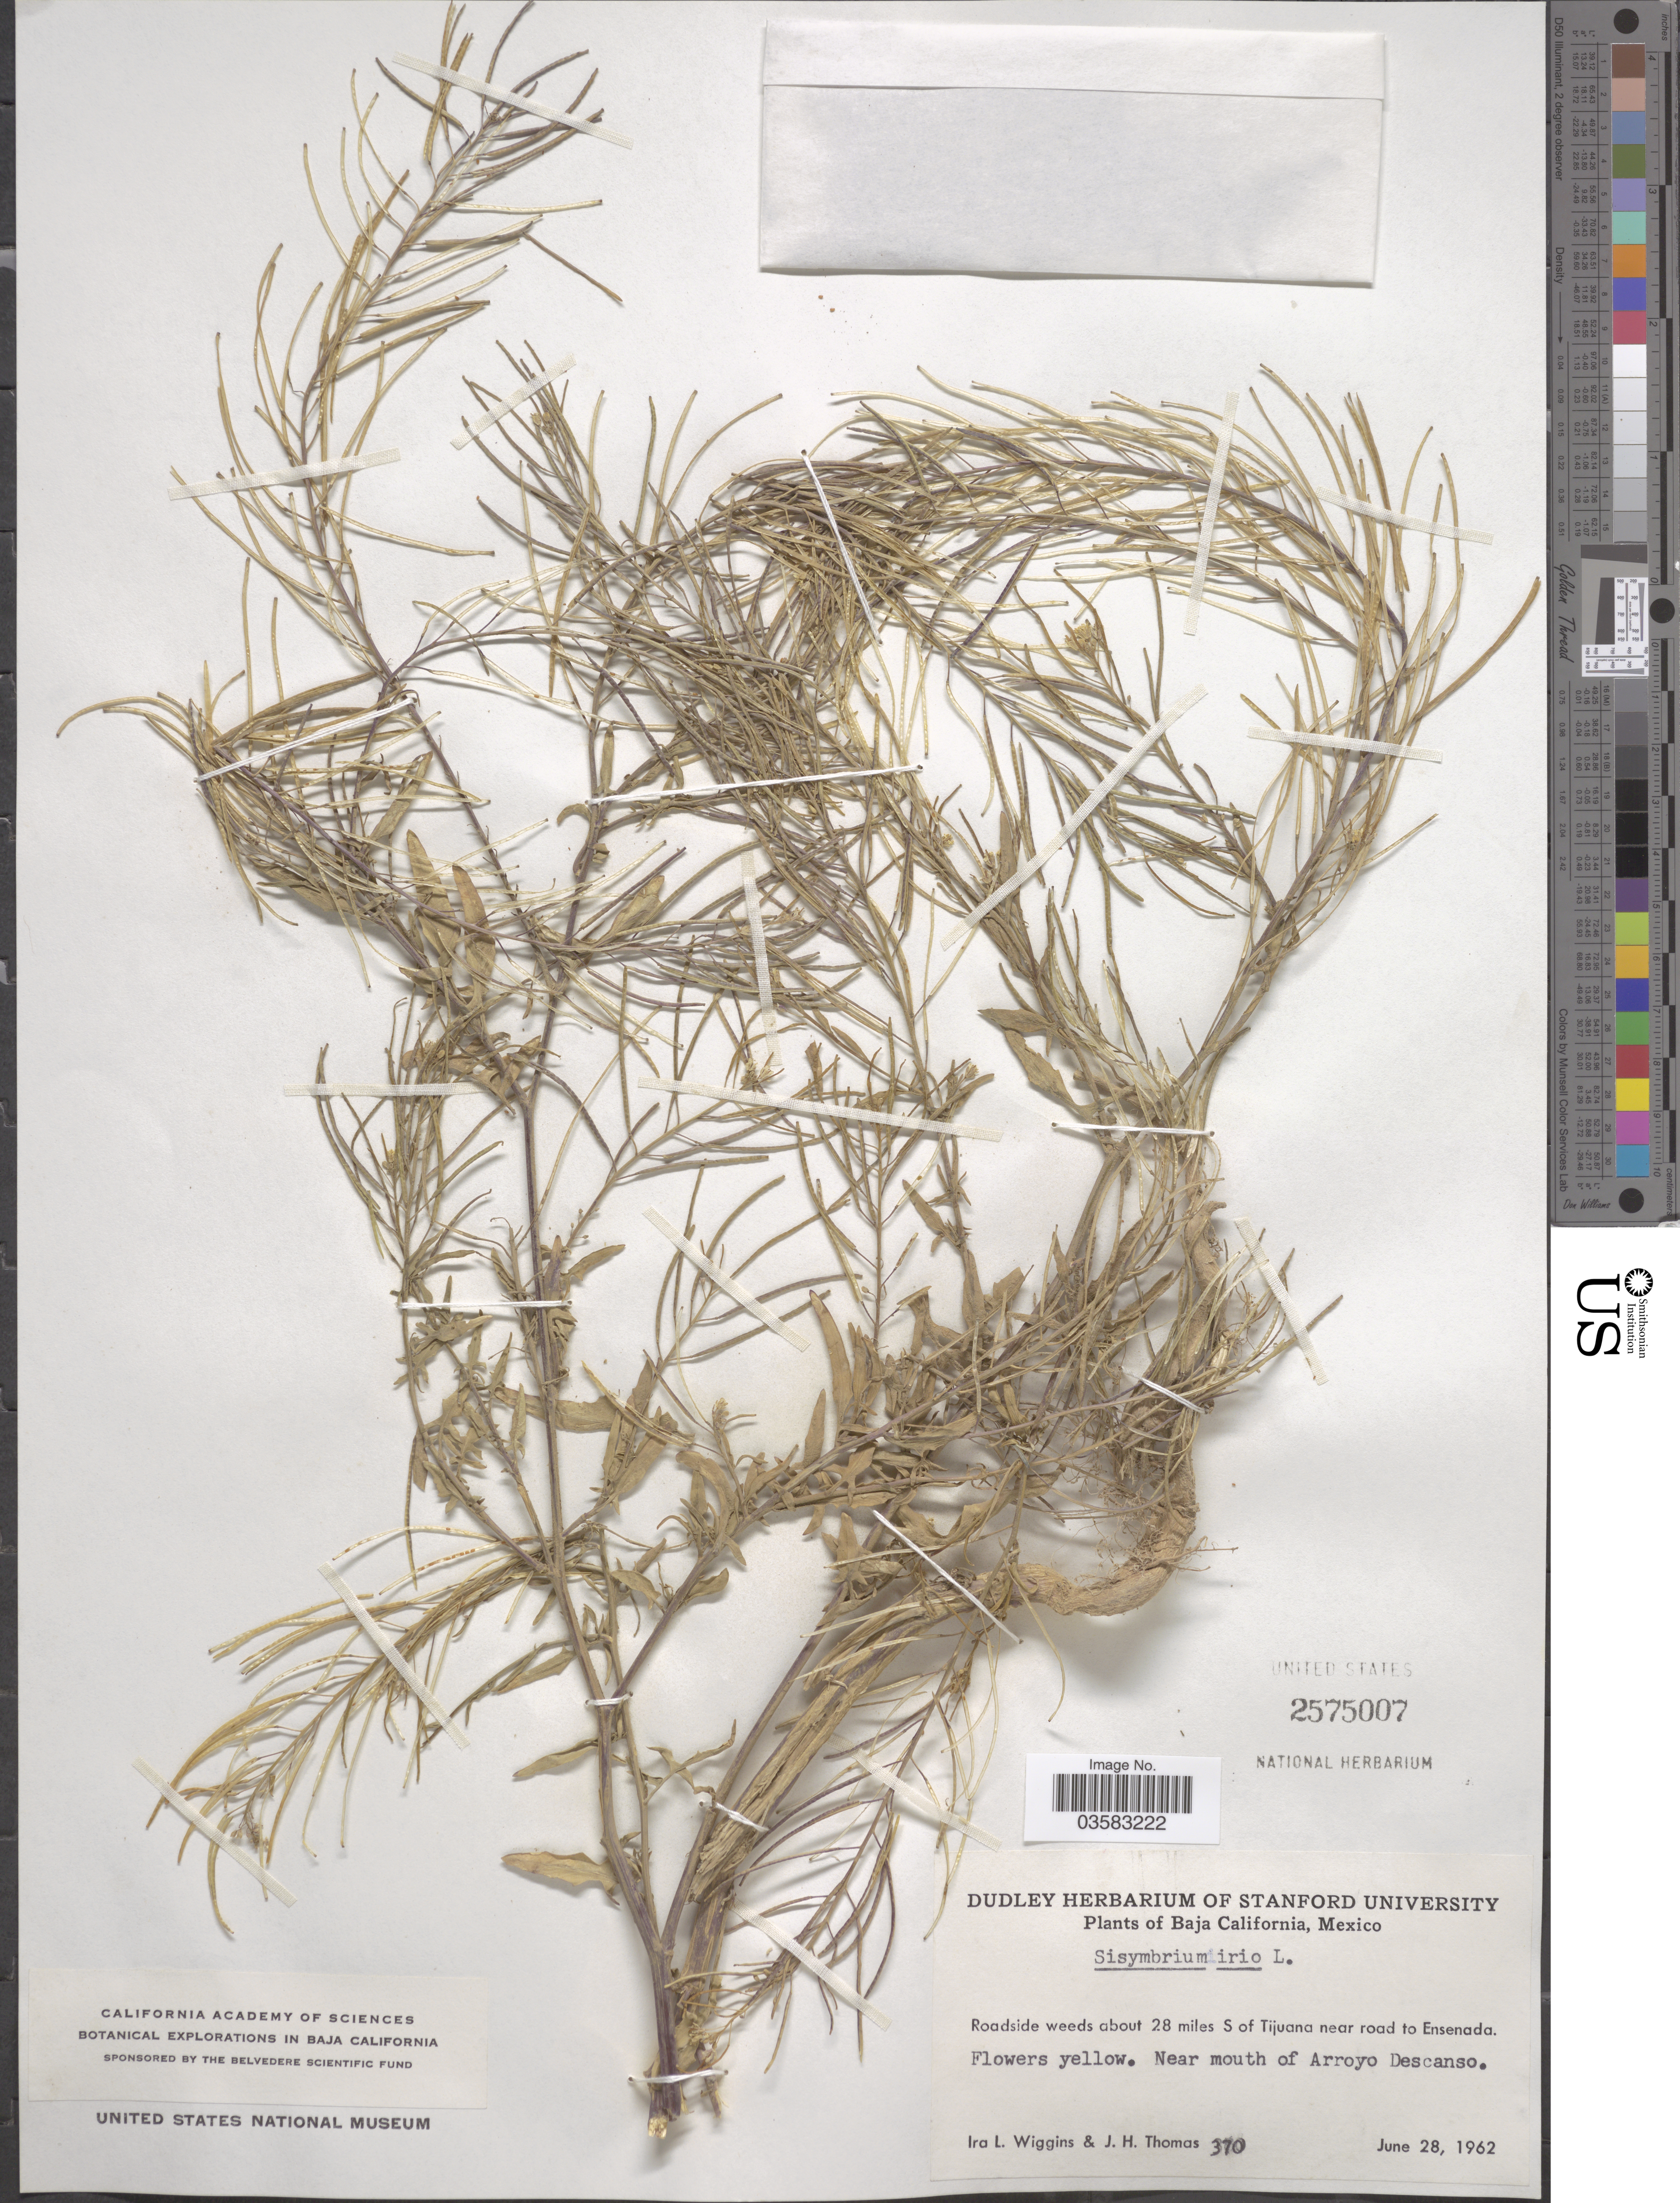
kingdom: Plantae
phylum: Tracheophyta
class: Magnoliopsida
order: Brassicales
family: Brassicaceae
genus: Sisymbrium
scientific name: Sisymbrium irio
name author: L.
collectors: I. L. Wiggins & J. H. Thomas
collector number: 370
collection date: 1962-06-28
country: Mexico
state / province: Baja California Norte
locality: Roadside weeds about 28 miles S of Tijuana near road to Ensenada. Near mouth of Arroyo Descanso.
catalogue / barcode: US 2575007